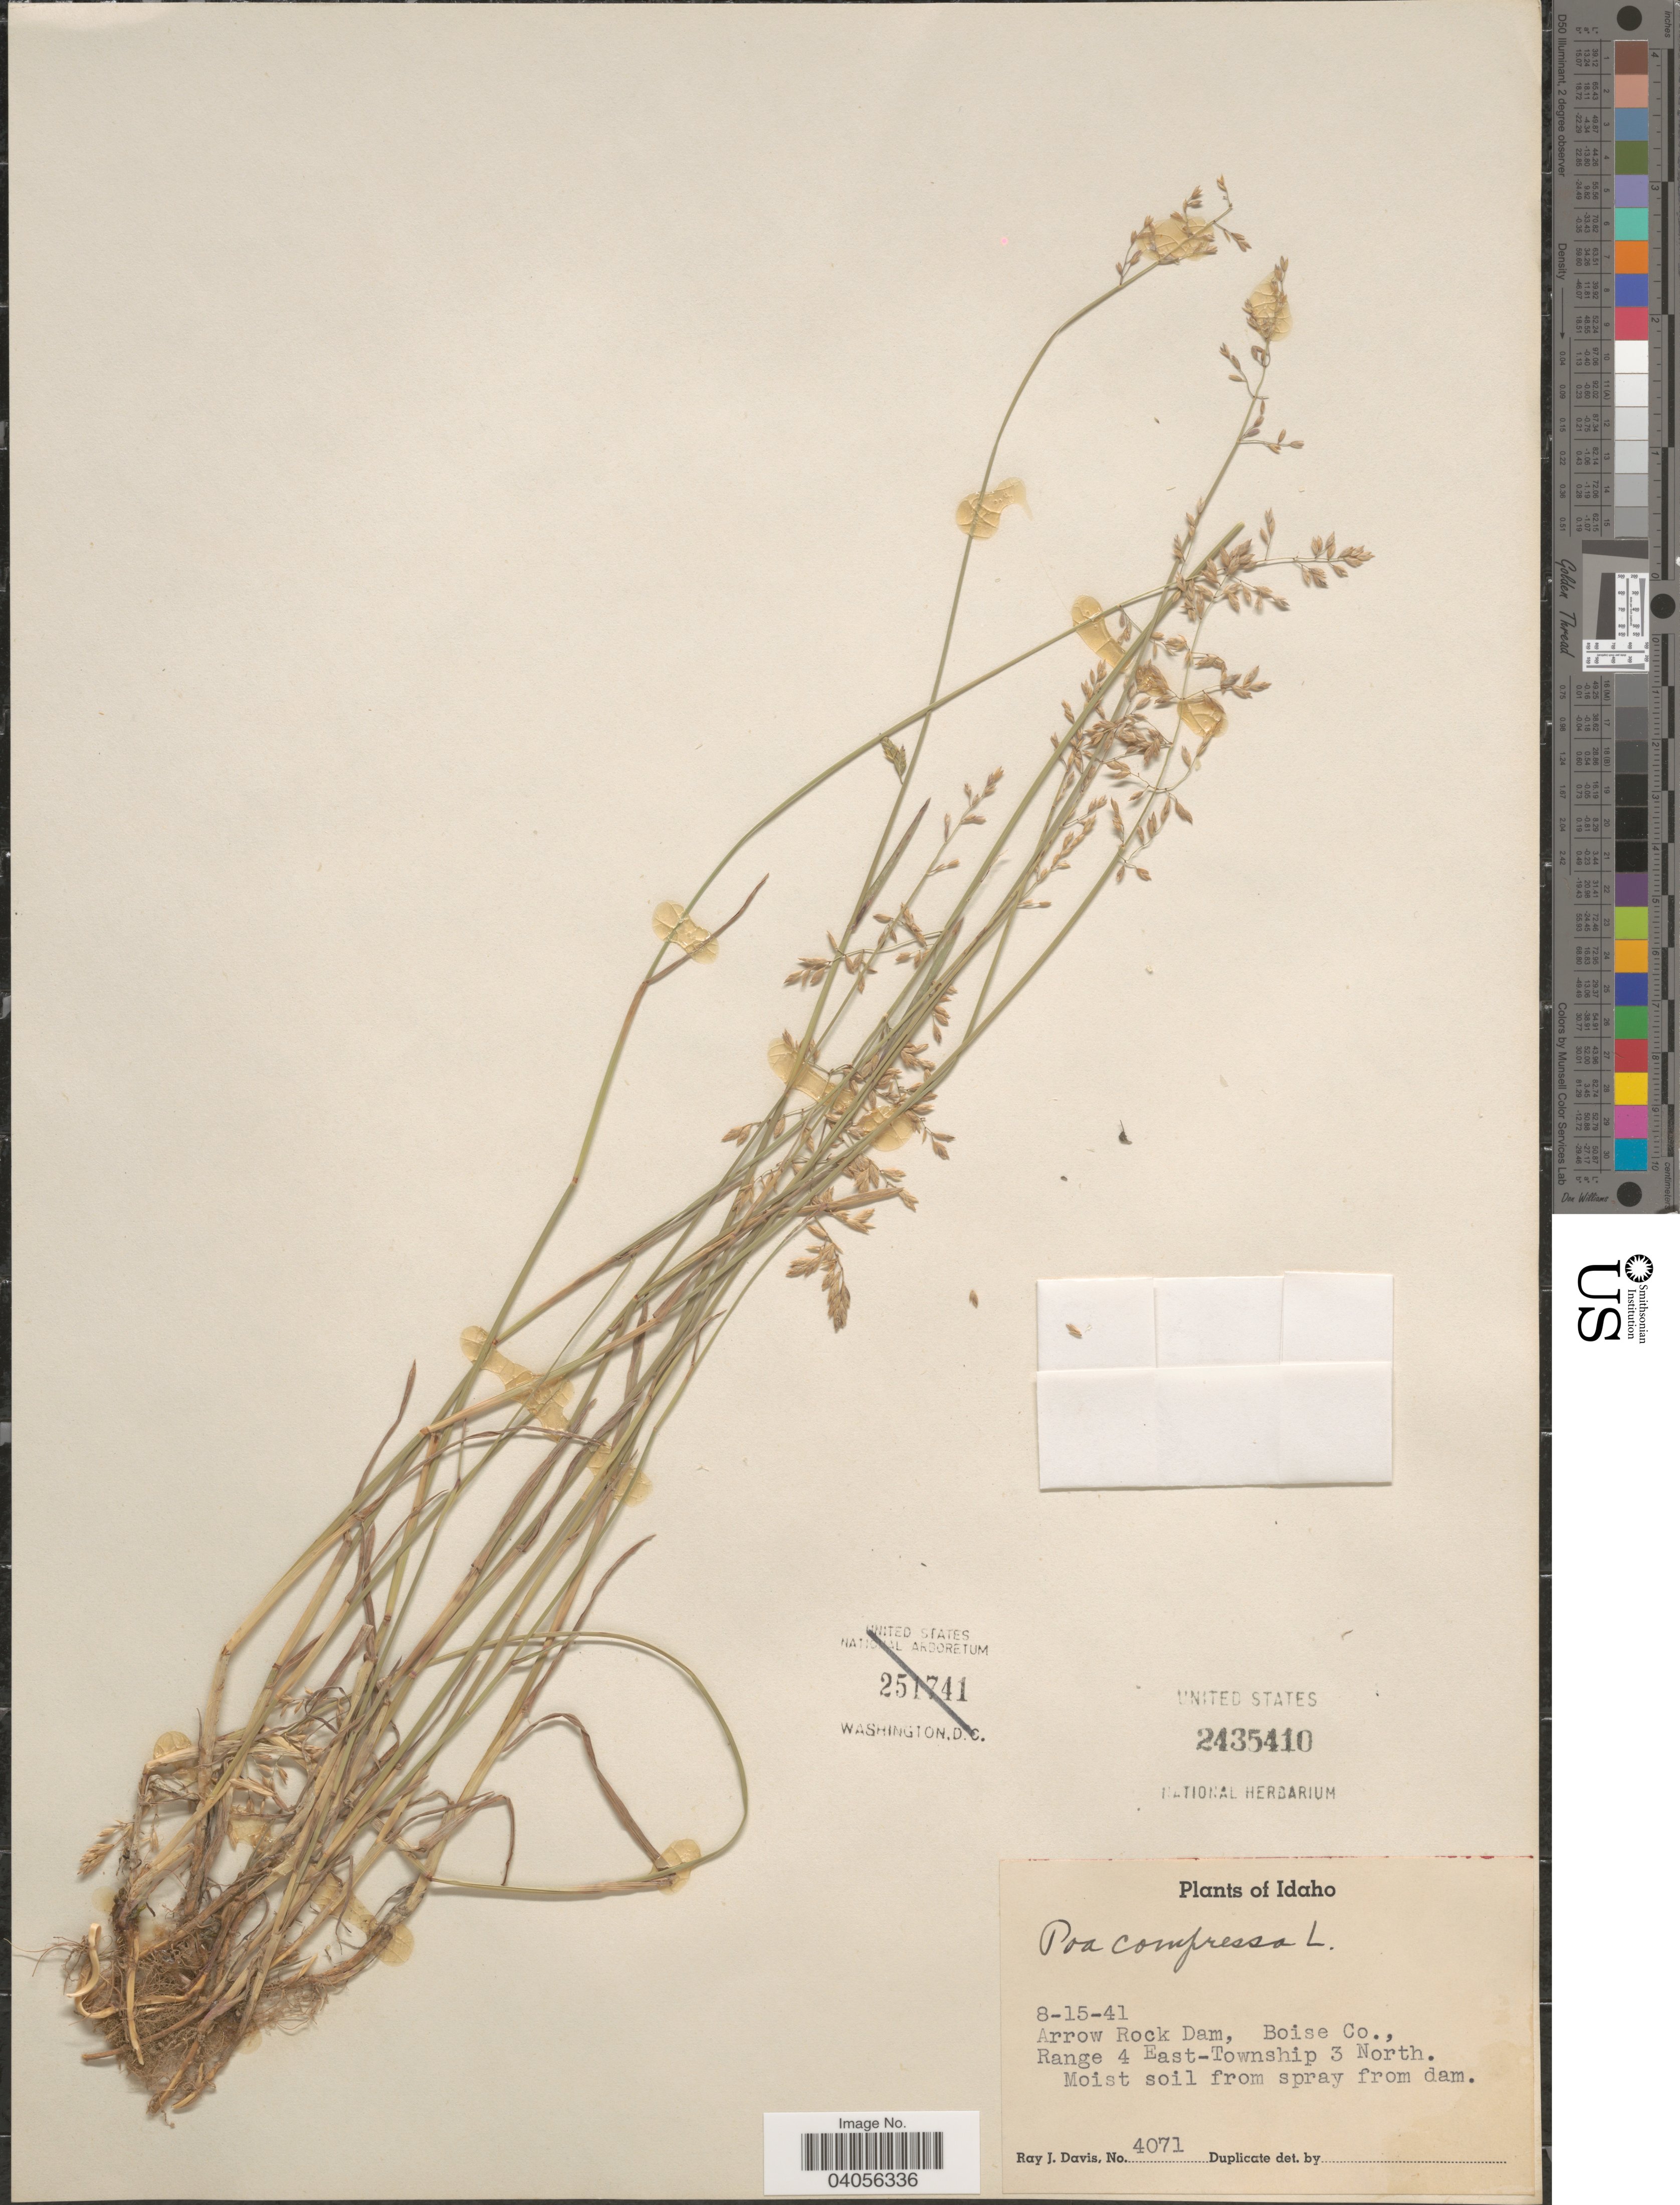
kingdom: Plantae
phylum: Tracheophyta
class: Liliopsida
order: Poales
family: Poaceae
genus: Poa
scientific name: Poa compressa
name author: L.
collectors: R. Davis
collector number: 4071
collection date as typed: Transcribed d/m/y: 15/8/41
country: United States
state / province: Idaho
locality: Arrow Rock Dam, Boise Co., Range 4 East-Township 3 North.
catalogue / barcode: US 2435410